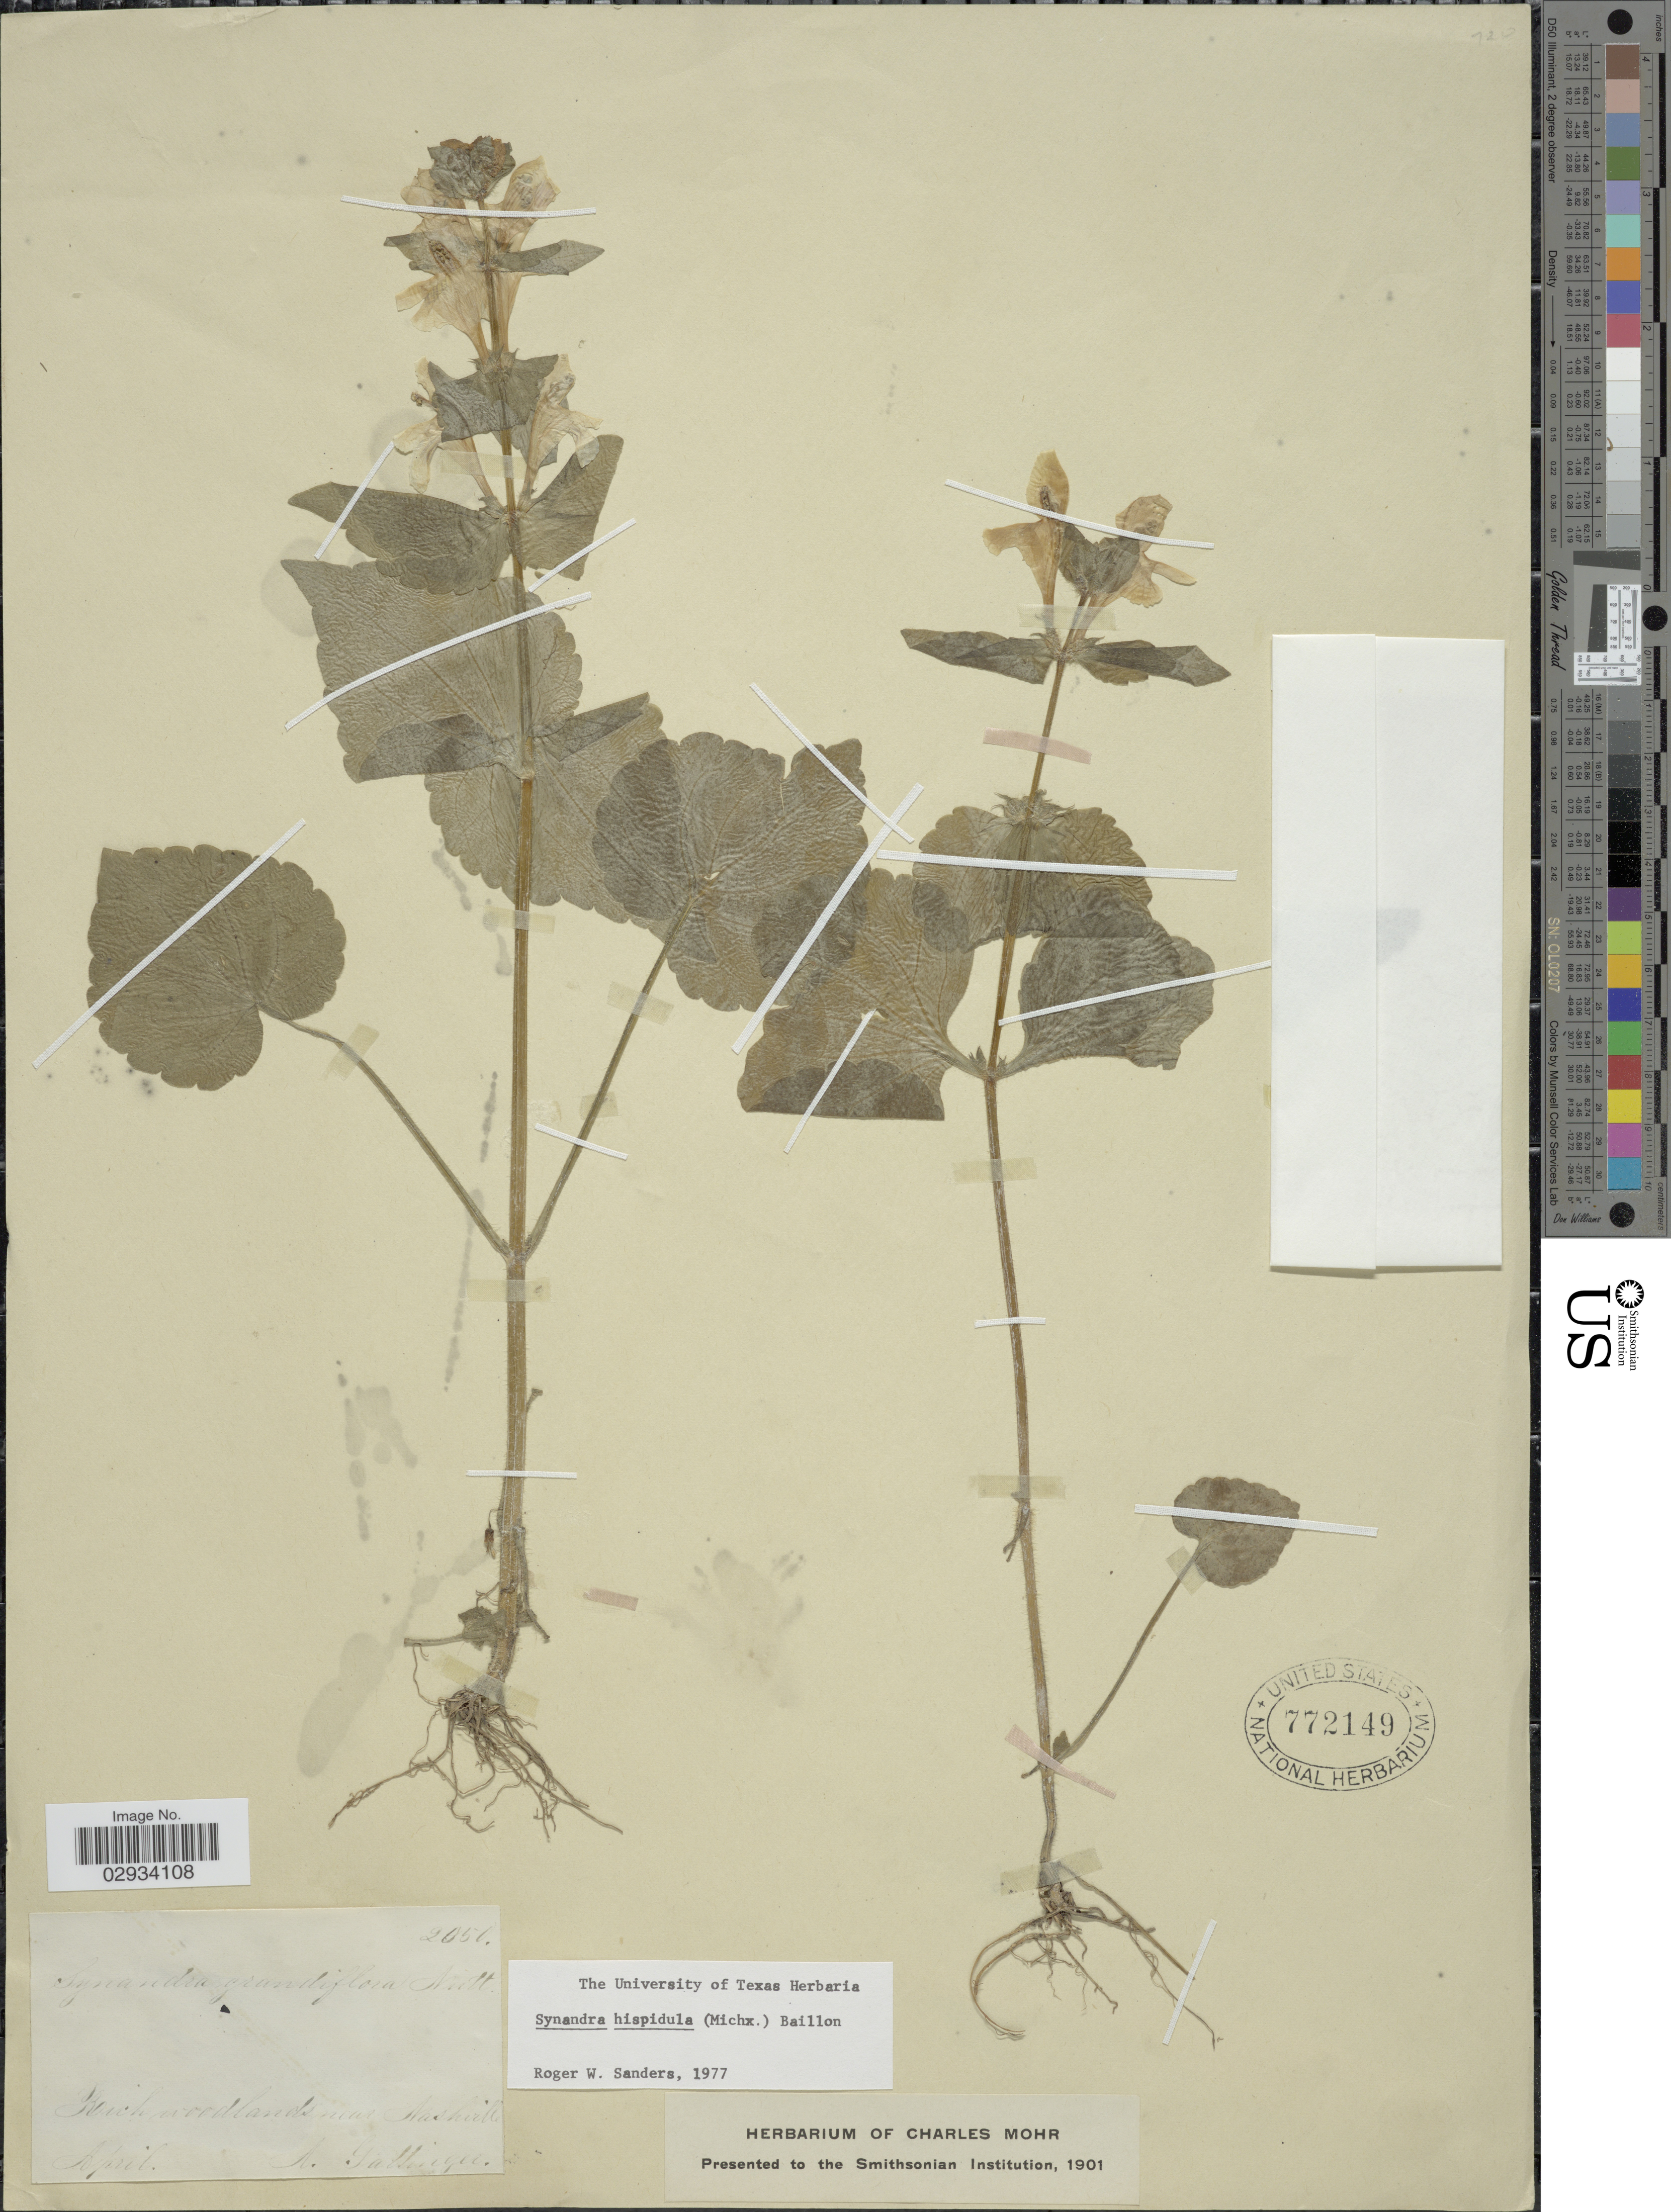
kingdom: Plantae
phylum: Tracheophyta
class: Magnoliopsida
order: Lamiales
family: Lamiaceae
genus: Synandra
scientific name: Synandra hispidula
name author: (Michx.) Baill.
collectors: A. Gattinger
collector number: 2050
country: United States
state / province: Tennessee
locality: Near Nashville.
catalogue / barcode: US 772149